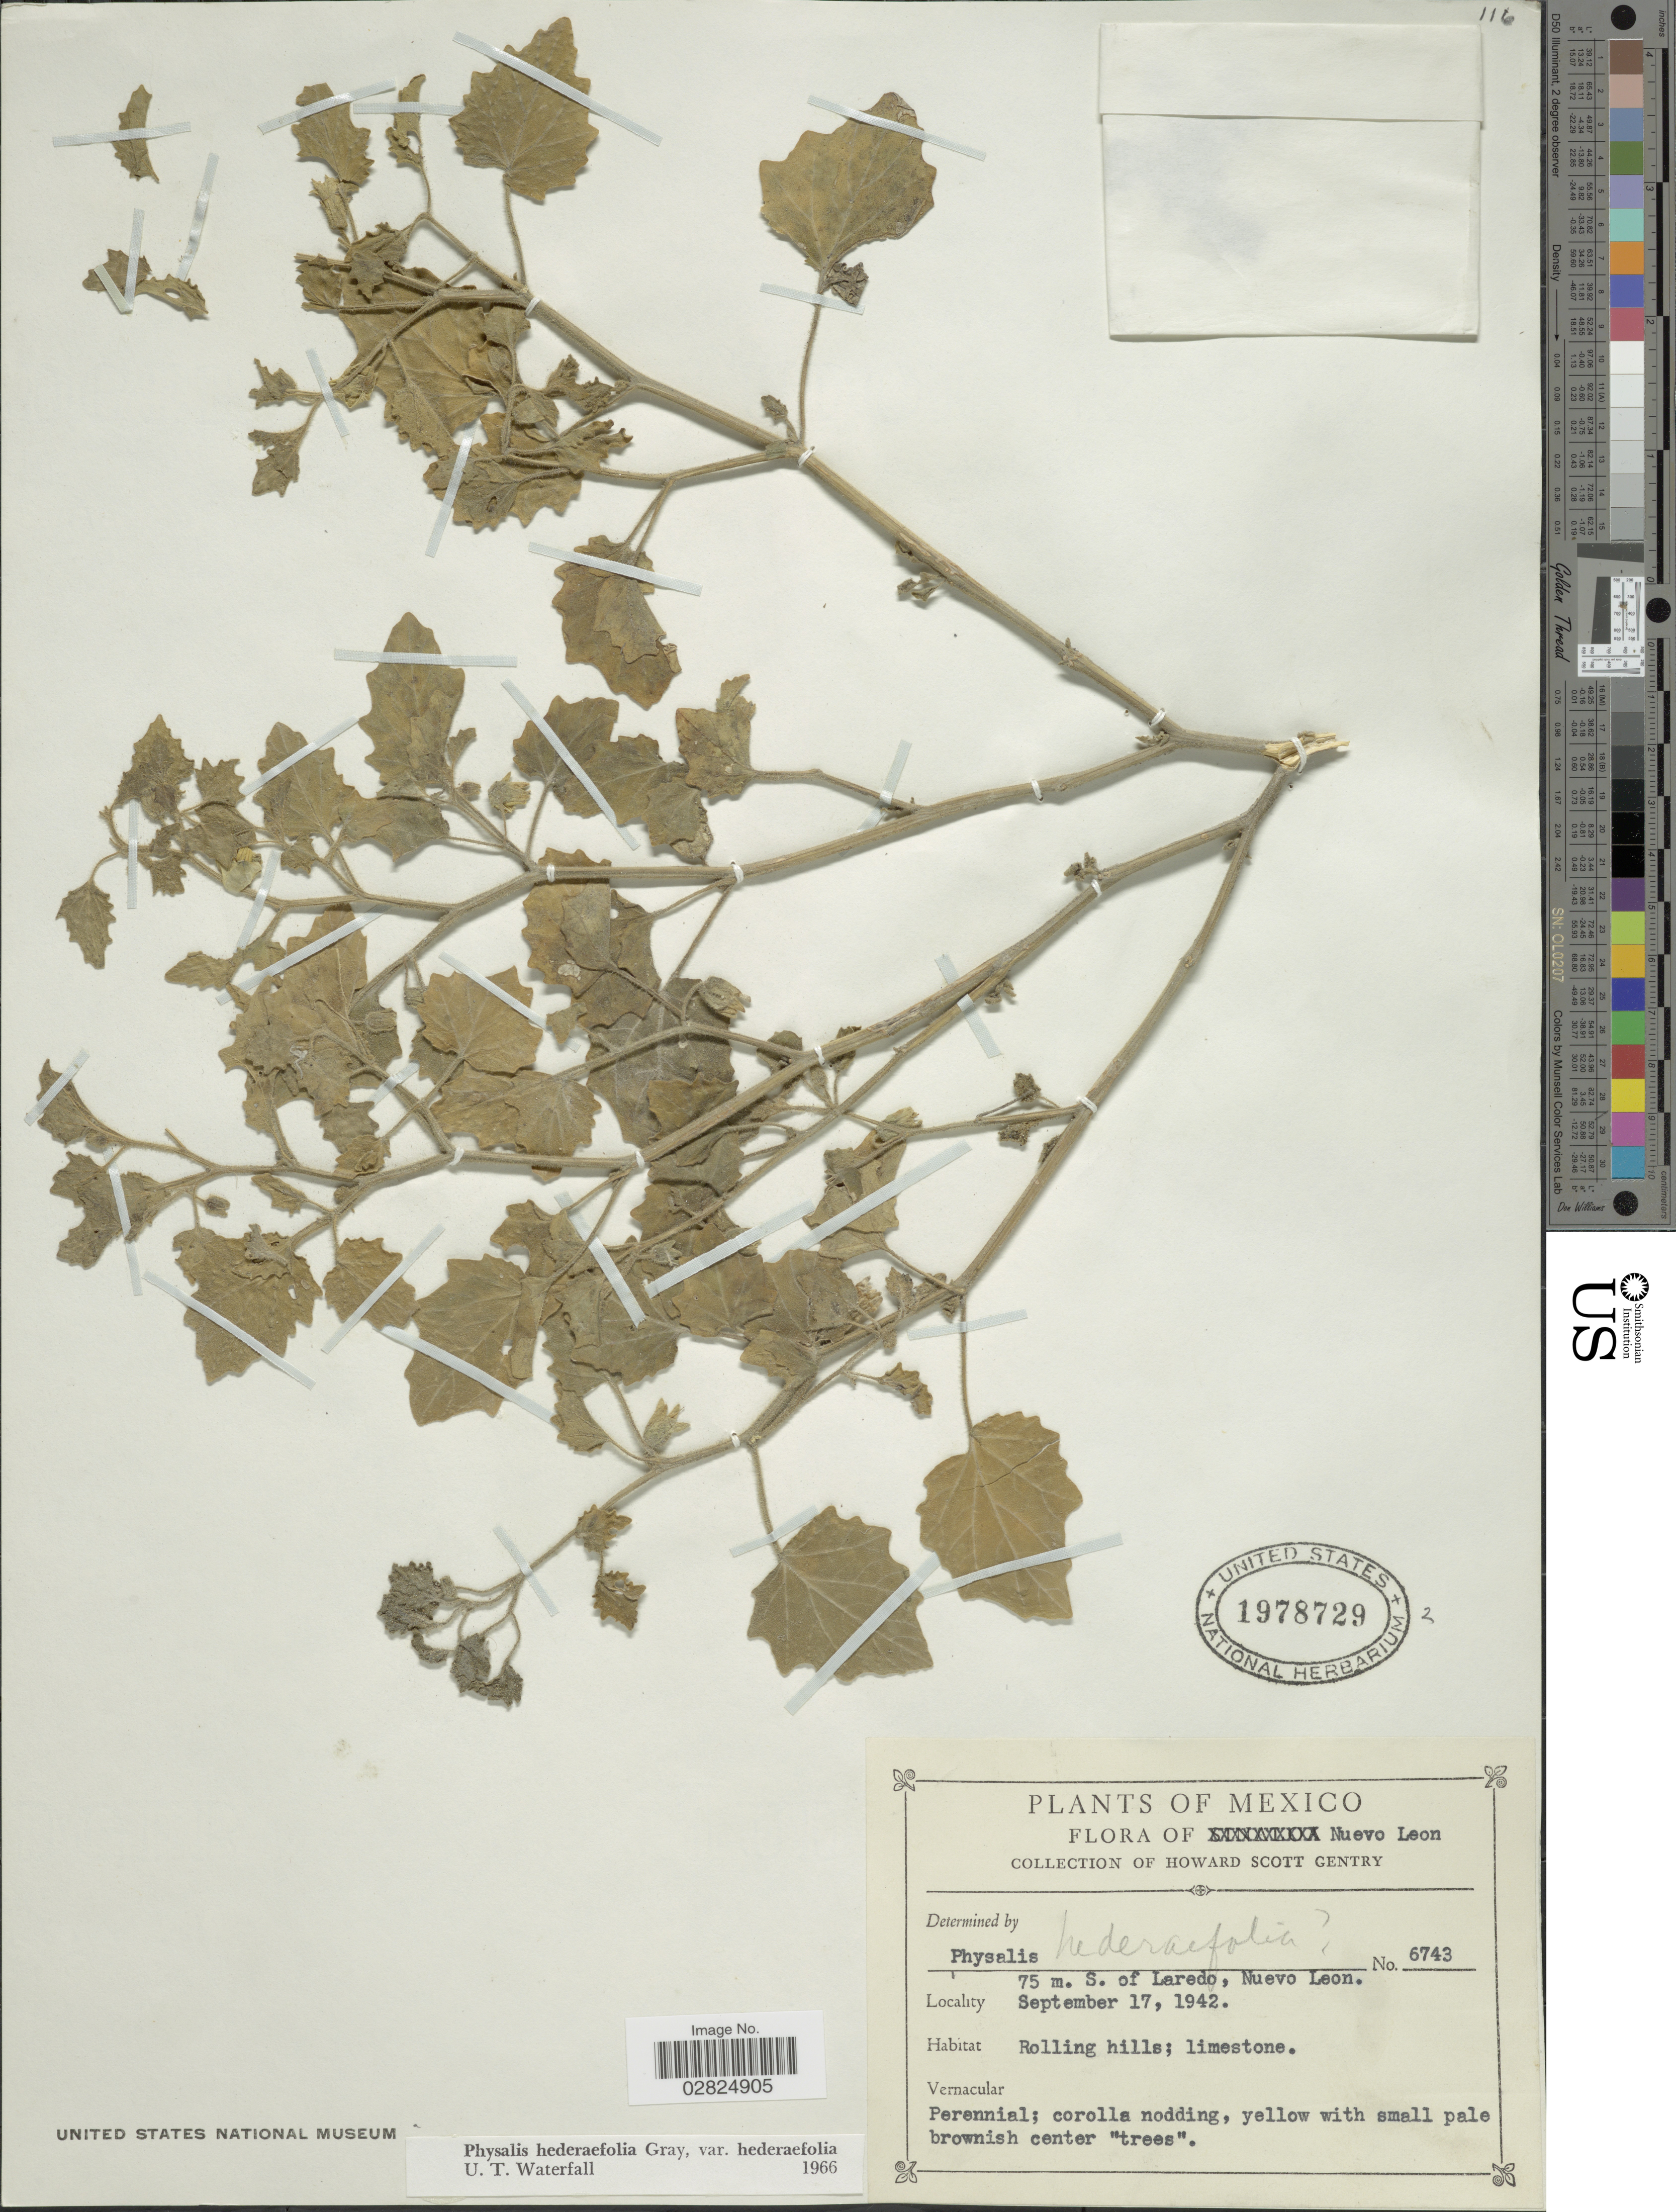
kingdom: Plantae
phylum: Tracheophyta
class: Magnoliopsida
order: Solanales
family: Solanaceae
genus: Physalis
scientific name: Physalis hederifolia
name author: A. Gray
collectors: H. S. Gentry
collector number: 6743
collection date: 1942-09-17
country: Mexico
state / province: Nuevo León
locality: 75 m. S. of Laredo.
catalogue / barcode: US 1978729